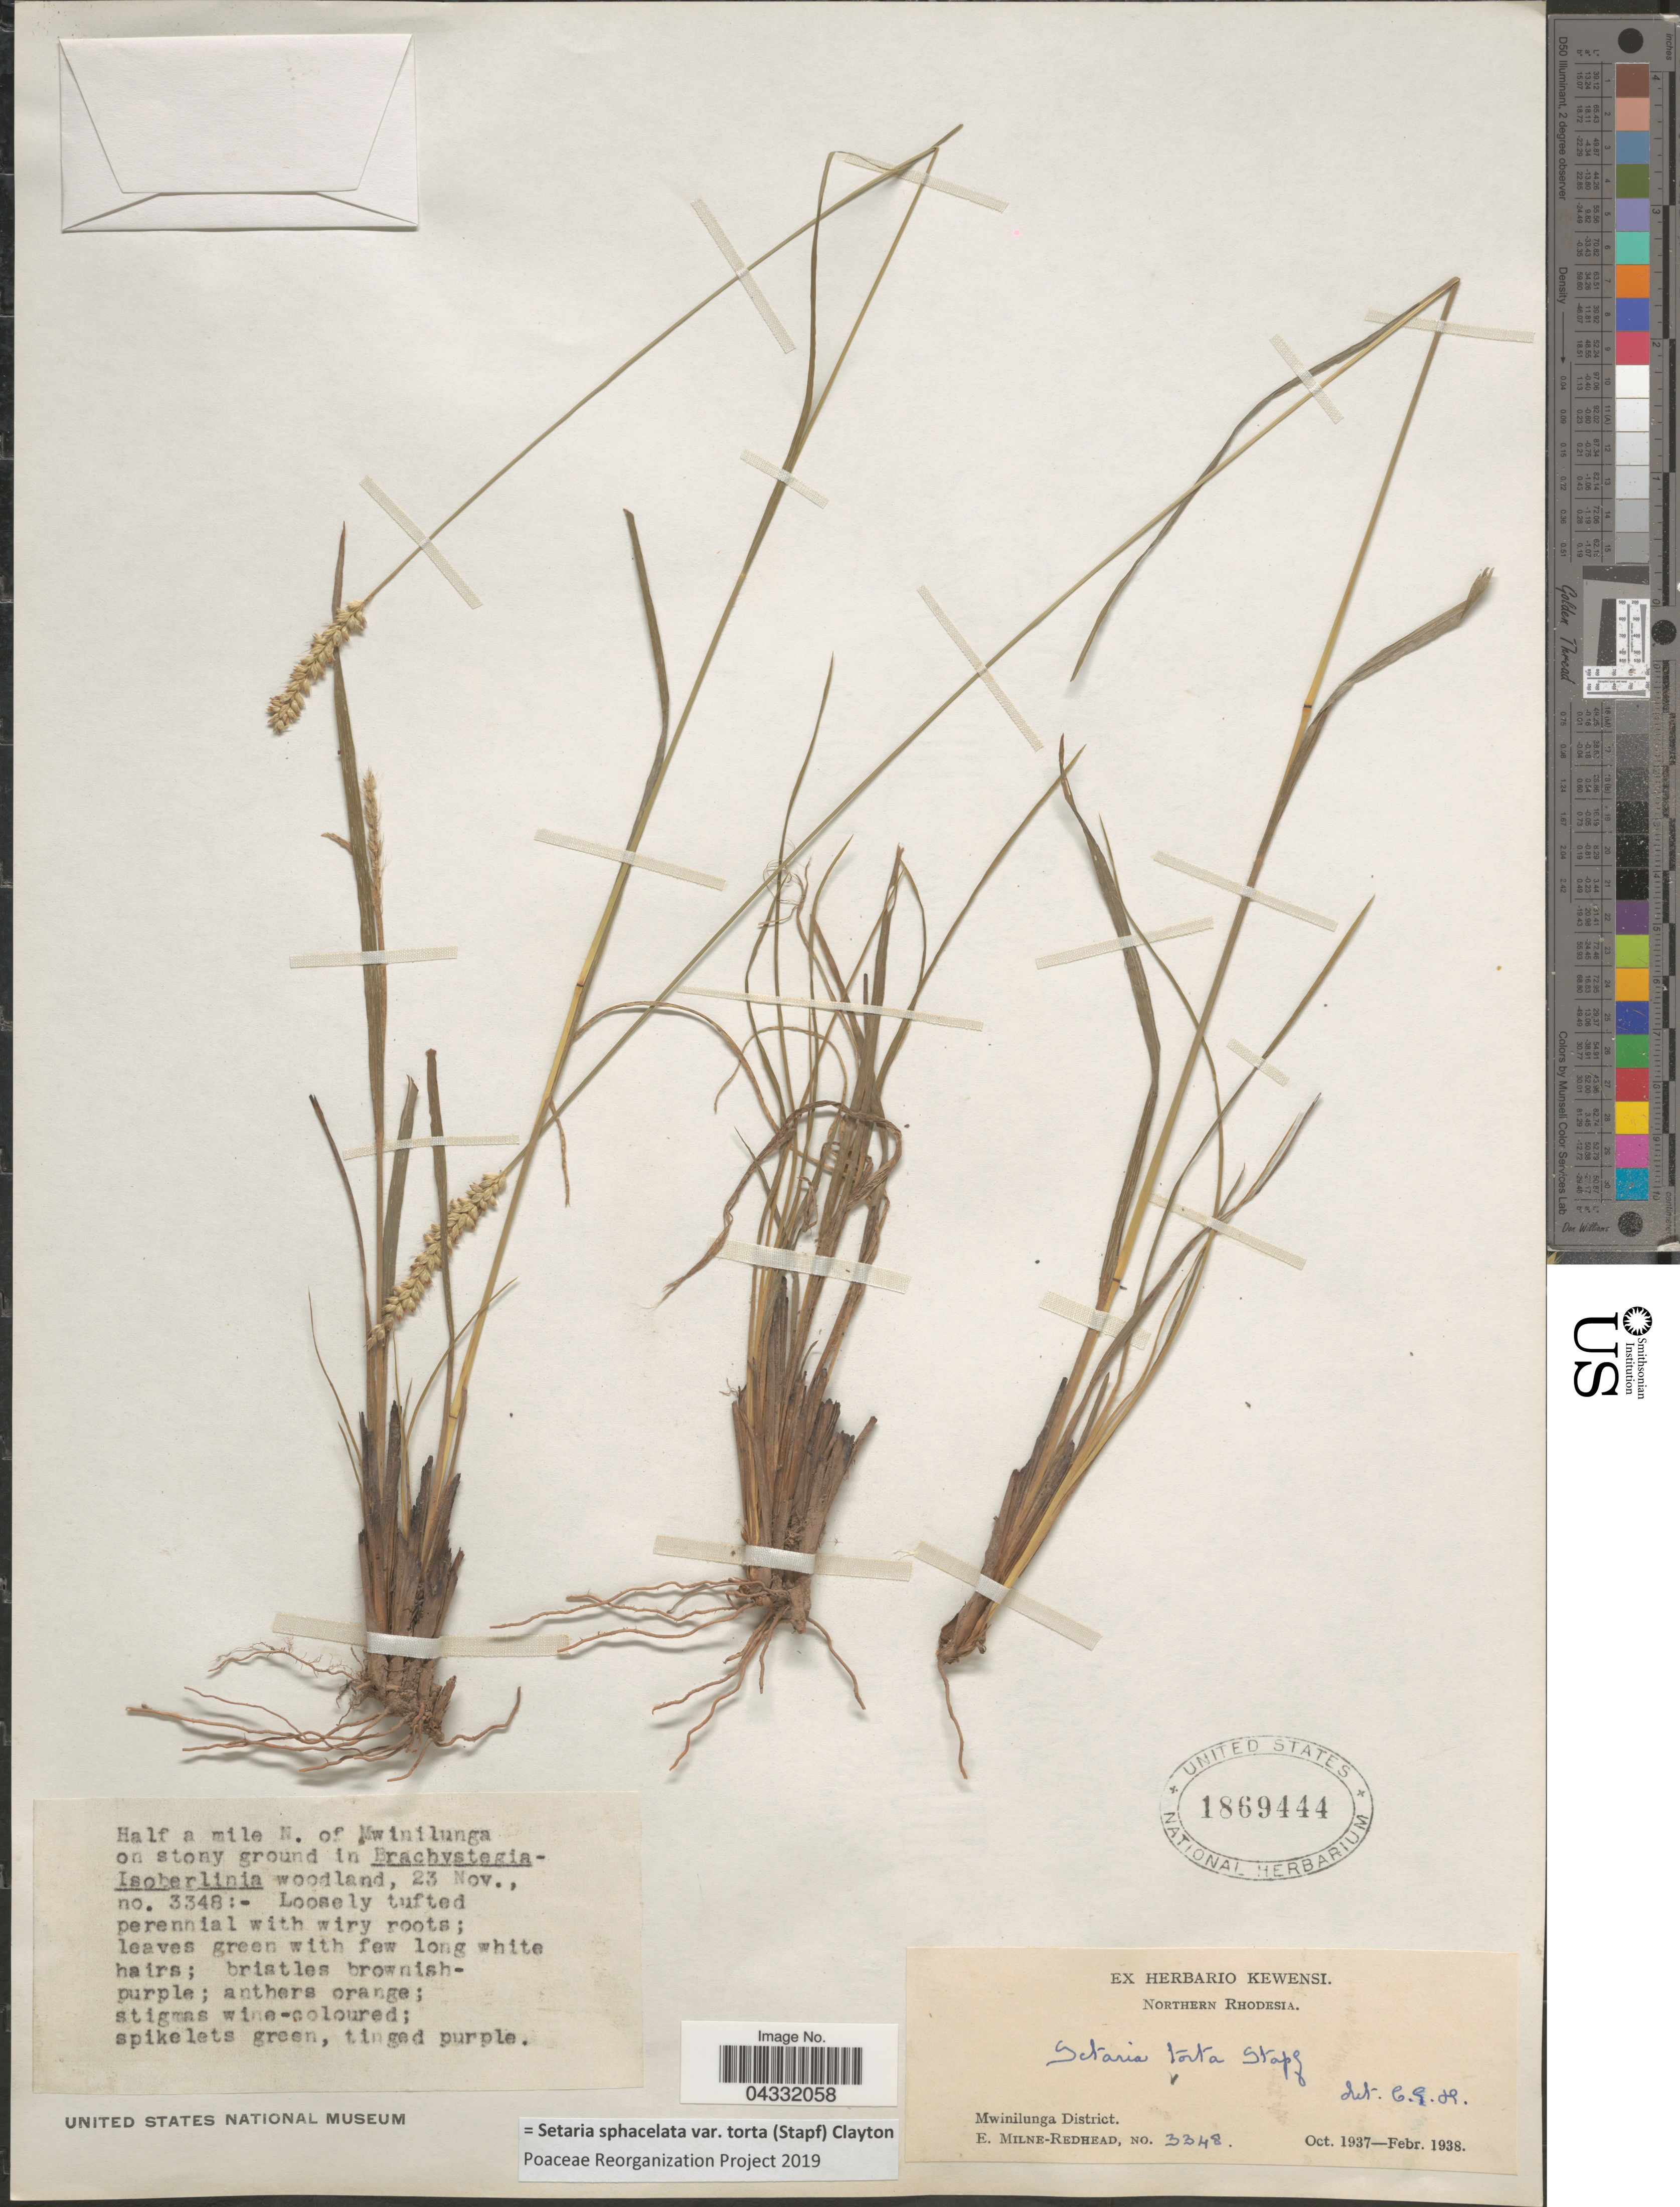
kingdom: Plantae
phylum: Tracheophyta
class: Liliopsida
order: Poales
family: Poaceae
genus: Setaria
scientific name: Setaria sphacelata var. torta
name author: (Stapf) Clayton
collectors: E. W. Milne-Redhead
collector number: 3348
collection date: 1937-11-23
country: Zambia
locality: Northern Rhodesia. Mwinilunga District. Half a mile N. of Mwinilunga on stony ground in Brachystegia-Isoberlinia woodland.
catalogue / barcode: US 1869444